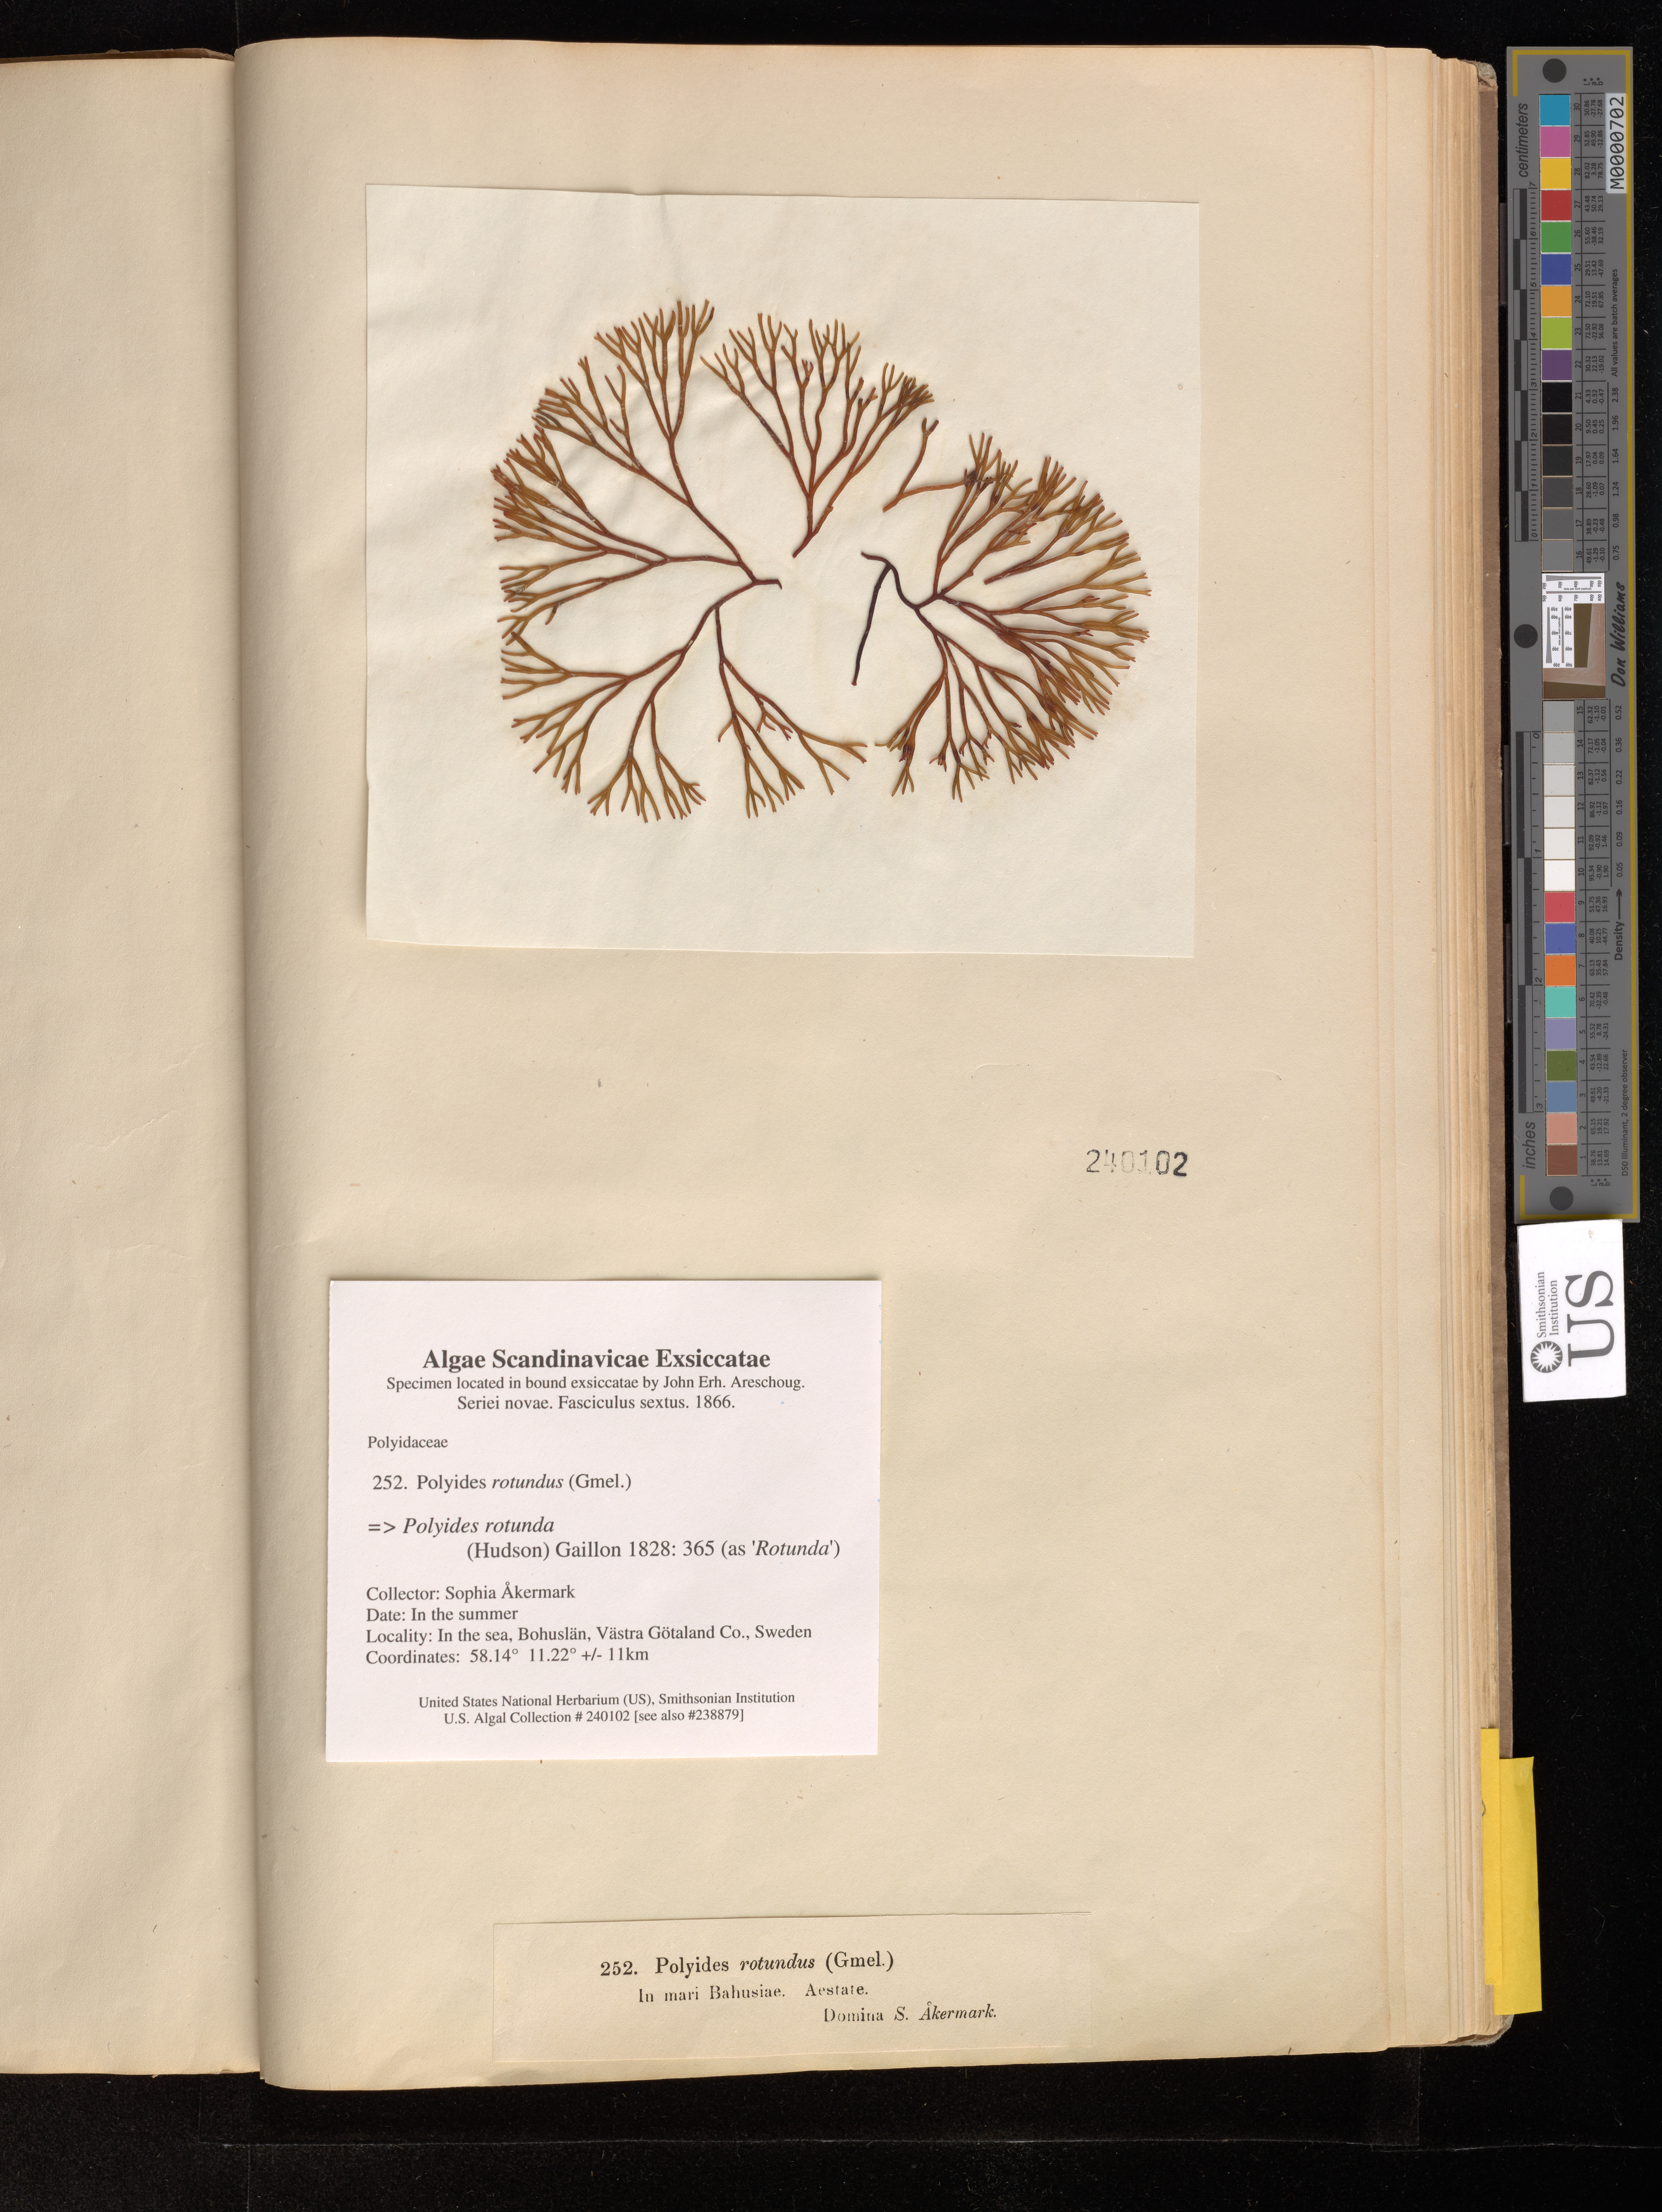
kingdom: Plantae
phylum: Rhodophyta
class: Florideophyceae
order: Gigartinales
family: Polyidaceae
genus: Polyides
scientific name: Polyides rotunda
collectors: S. Akermark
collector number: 252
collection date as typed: in the summer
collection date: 1866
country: Sweden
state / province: Västra Götaland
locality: in the sea, Bohuslan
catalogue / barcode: US 240102